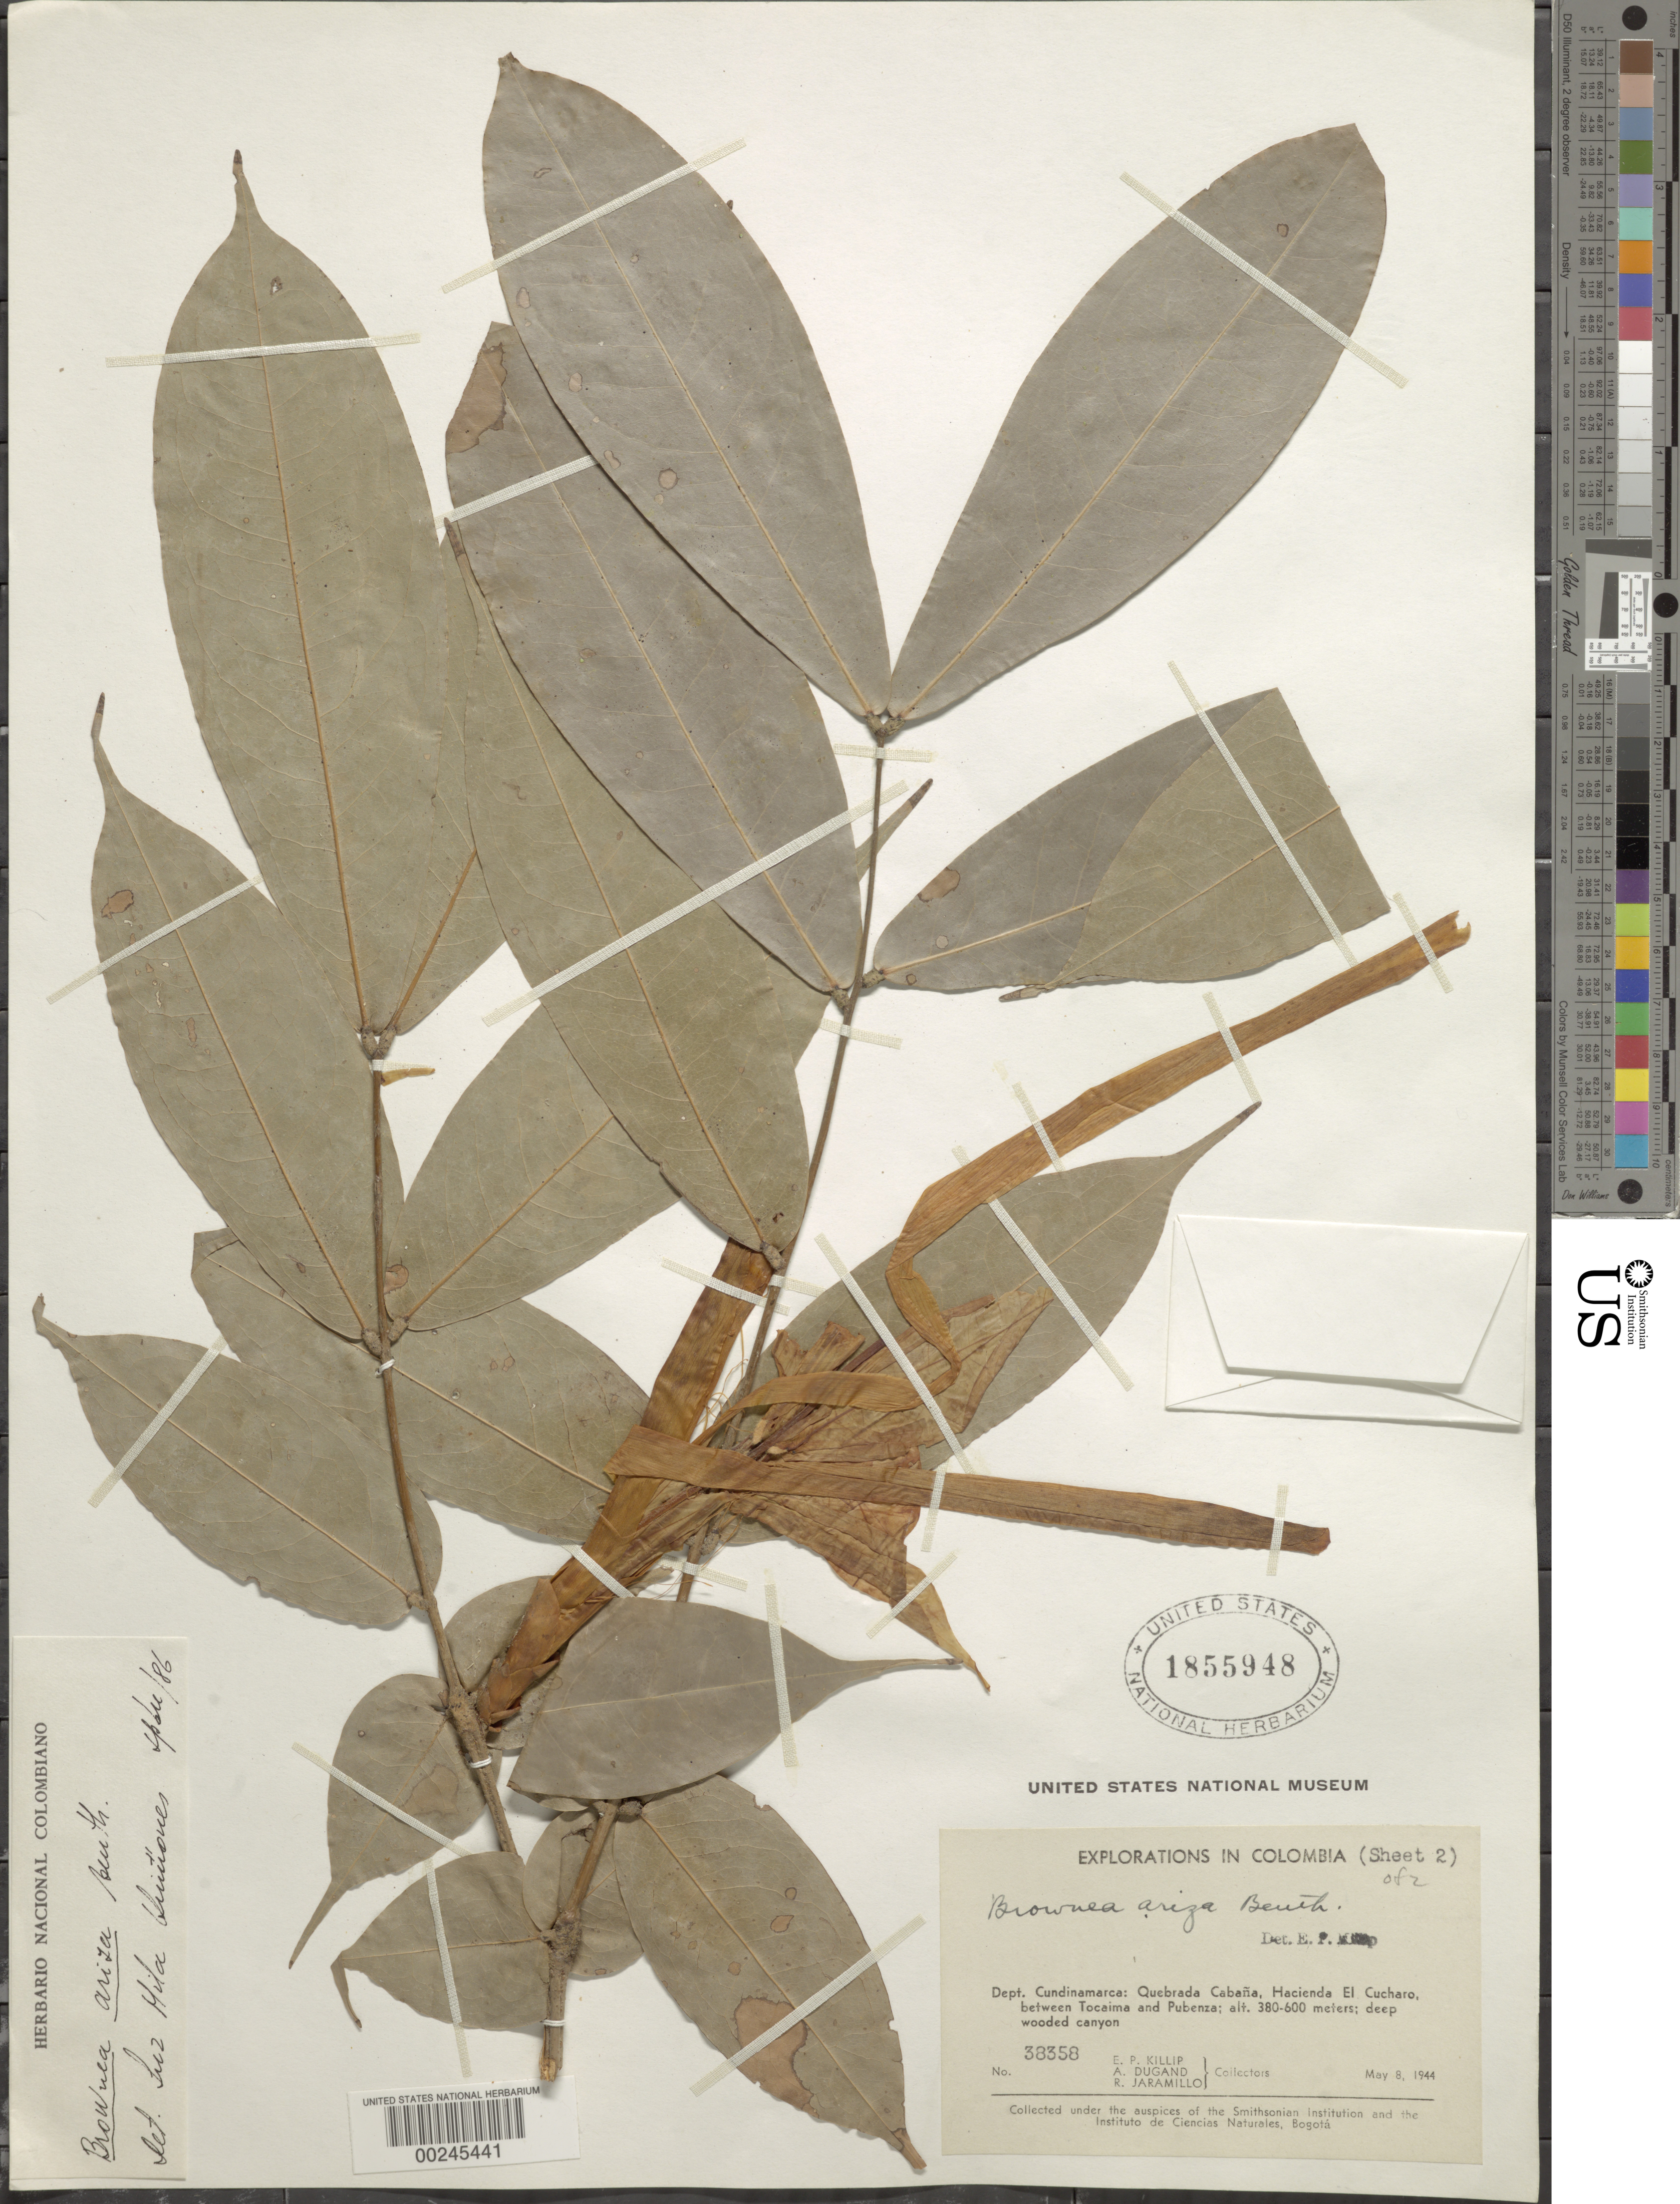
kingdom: Plantae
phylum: Tracheophyta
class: Magnoliopsida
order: Fabales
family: Fabaceae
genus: Brownea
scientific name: Brownea ariza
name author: Benth.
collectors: E. P. Killip, A. Dugand G. & R. Jaramillo M.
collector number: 38358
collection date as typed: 08 May 1944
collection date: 1944-05-08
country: Colombia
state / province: Cundinamarca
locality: Quebrada Cabana, Hacienda El Cucharo, between Tocaima and Pubenza Cabana.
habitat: Deep wooded canyon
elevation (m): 380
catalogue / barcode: US 1855948